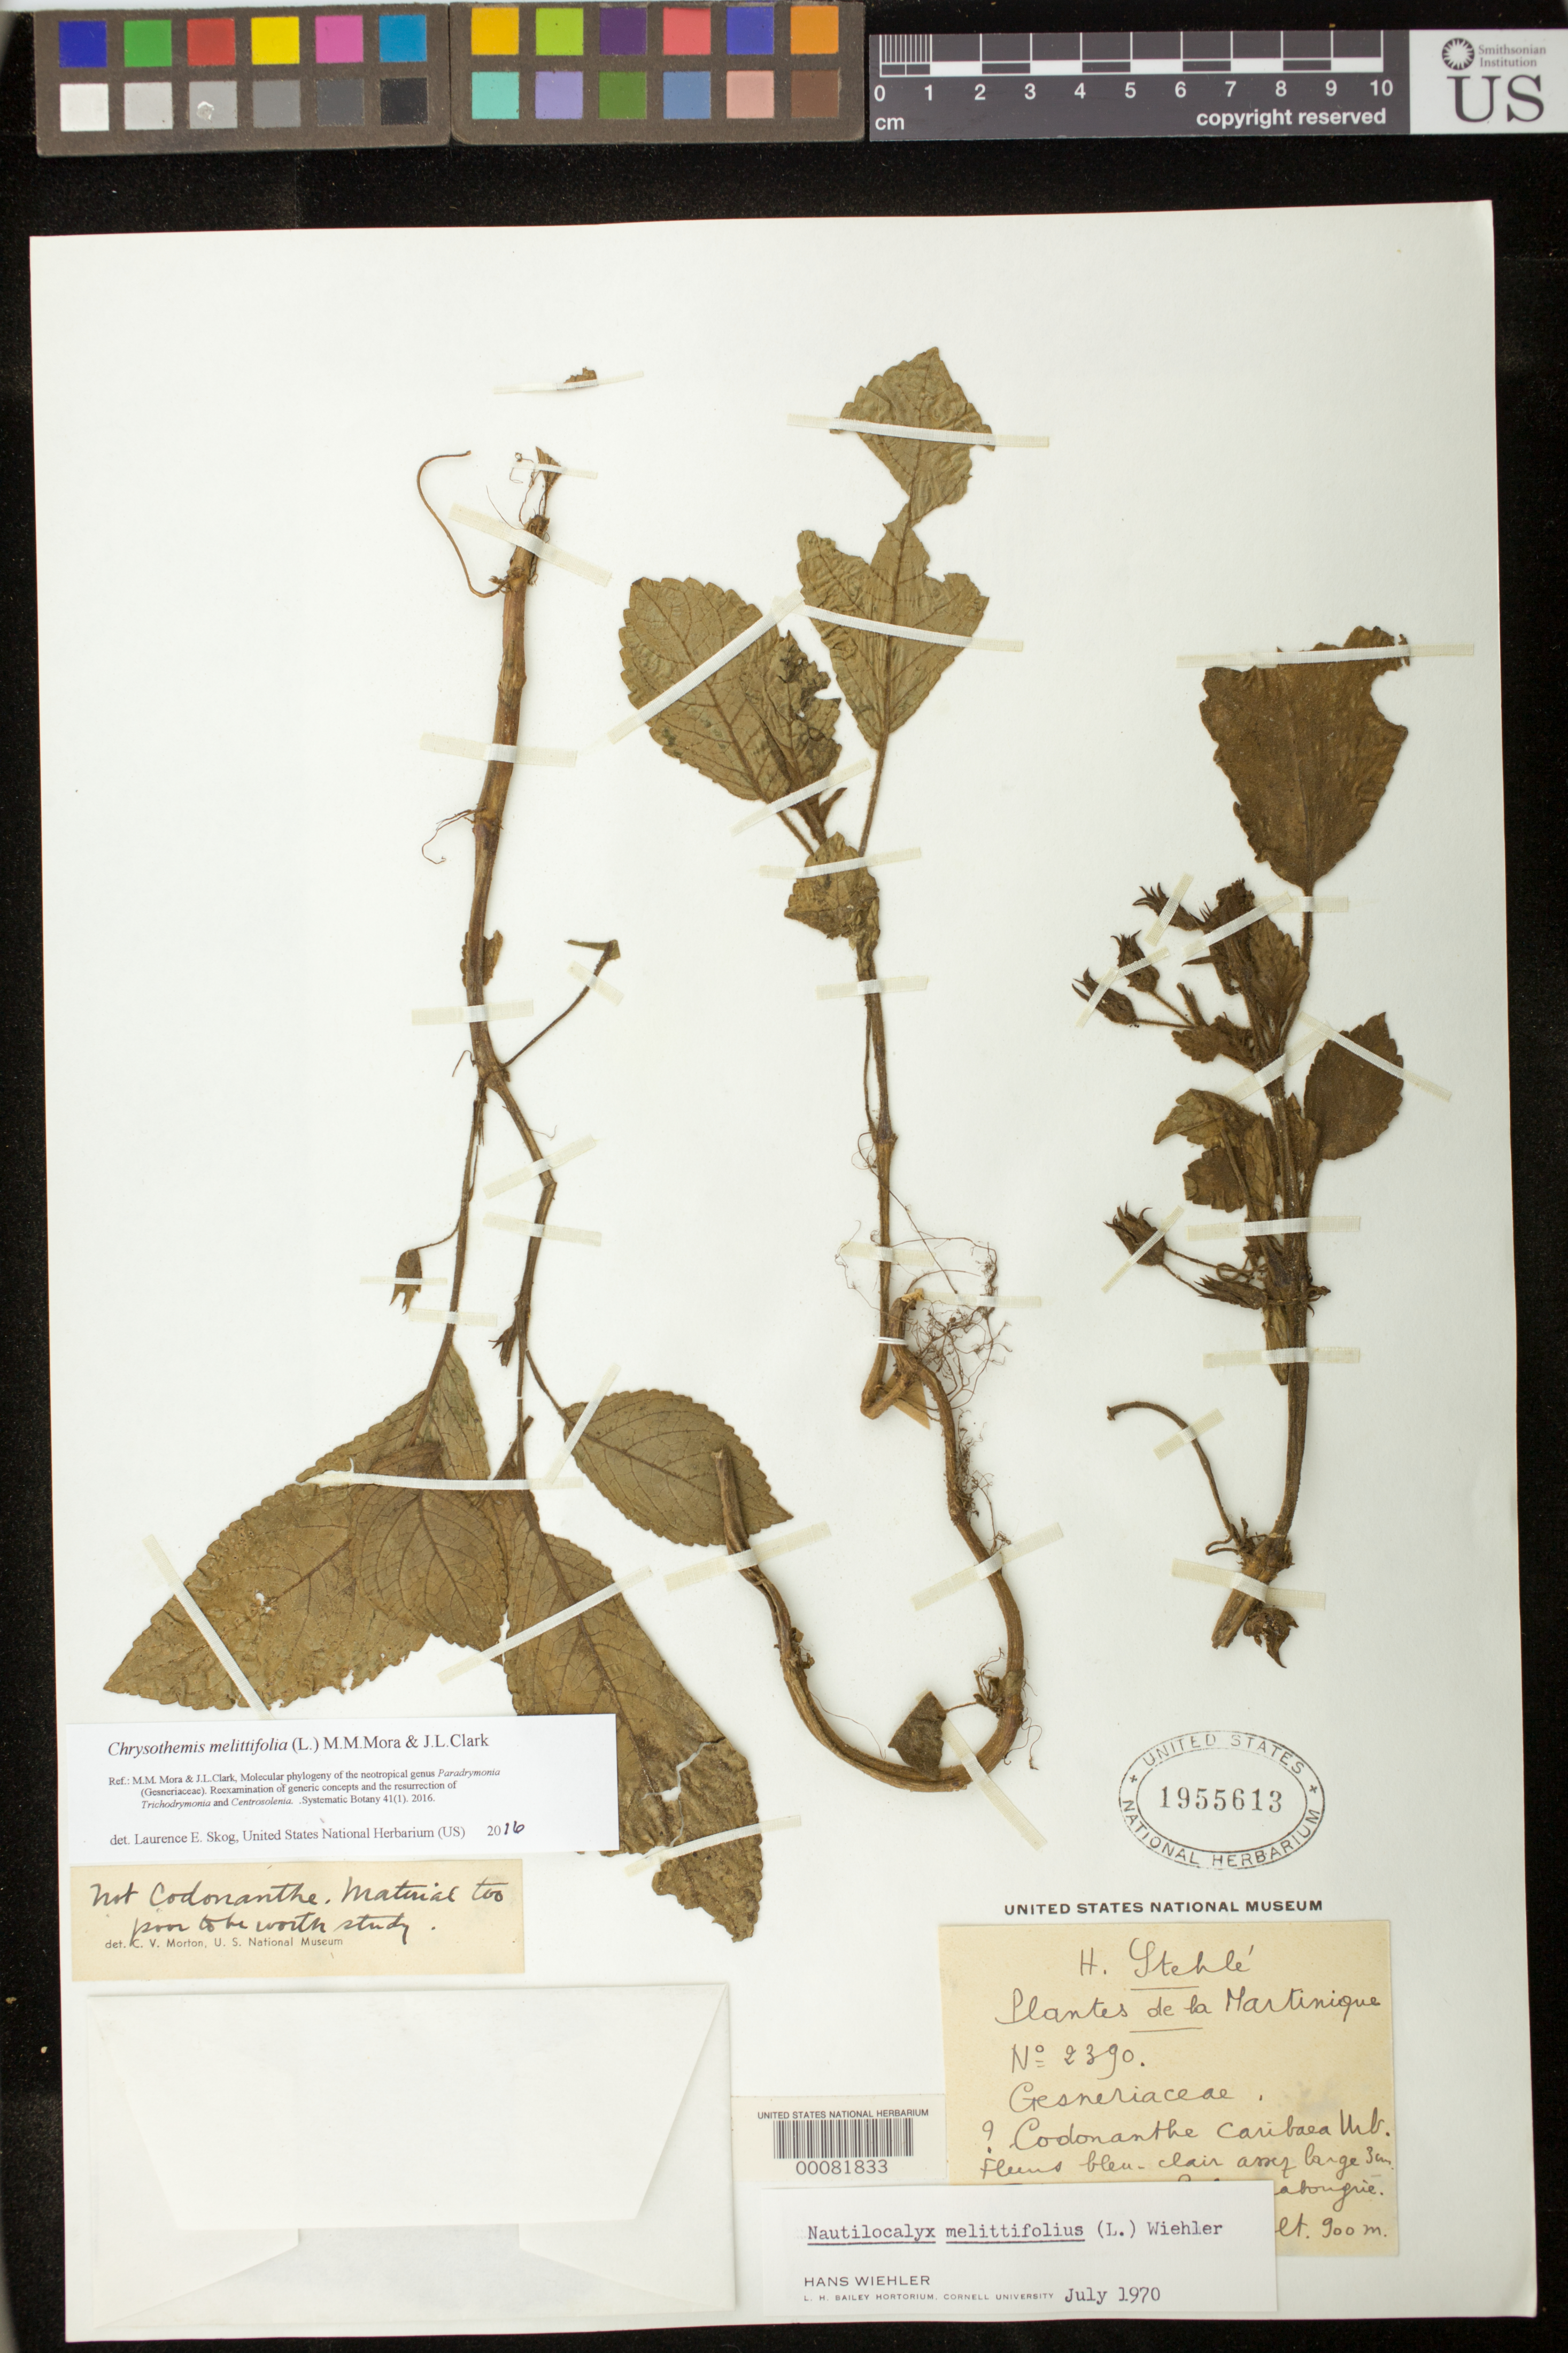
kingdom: Plantae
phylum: Tracheophyta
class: Magnoliopsida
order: Lamiales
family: Gesneriaceae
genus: Chrysothemis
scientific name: Chrysothemis melittifolia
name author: (L.) M.M. Mora & J.L. Clark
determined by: Skog, Laurence E.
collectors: H. Stehlé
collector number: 2390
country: Martinique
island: Martinique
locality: Piton du Carbet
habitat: Scragged vegetation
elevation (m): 900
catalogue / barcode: US 1955613